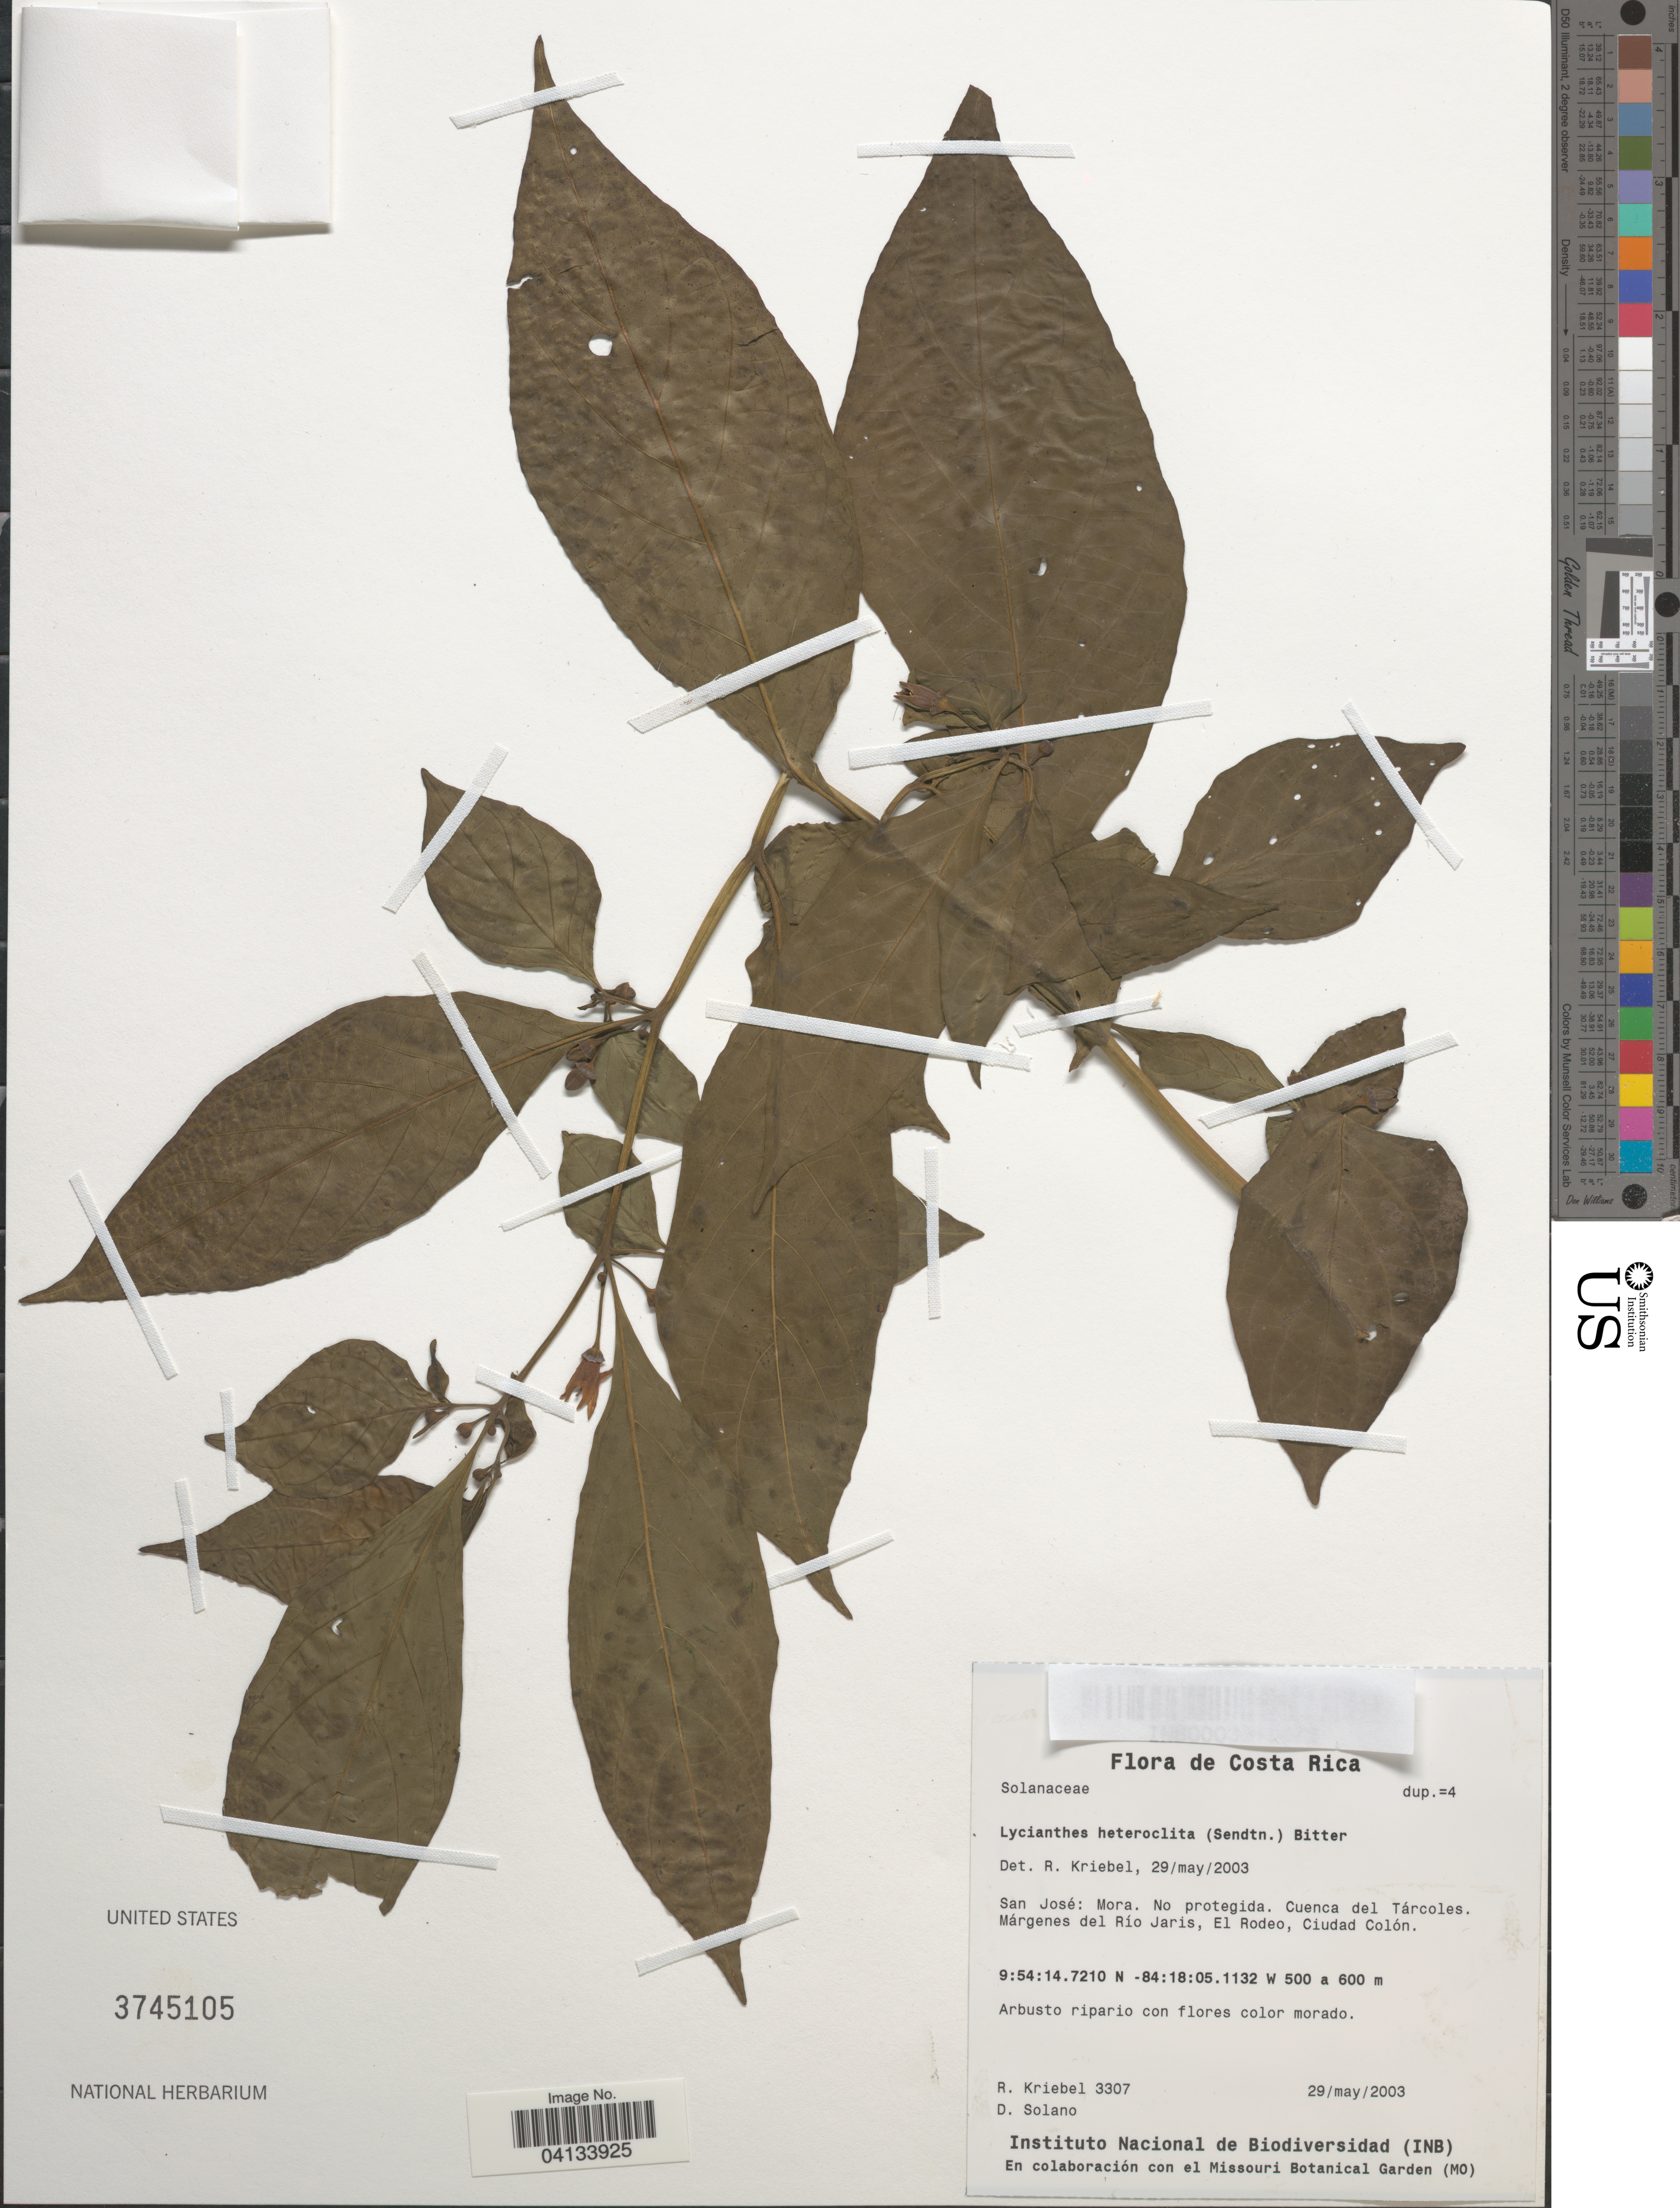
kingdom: Plantae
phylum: Tracheophyta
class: Magnoliopsida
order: Solanales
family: Solanaceae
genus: Lycianthes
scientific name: Lycianthes heteroclita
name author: (Sendtn.) Bitter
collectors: R. Kriebel & D. Solano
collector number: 3307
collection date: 2003-05-29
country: Costa Rica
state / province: San José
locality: Mora. No protegida. Cuenca del Tárcoles. Márgenes del Río Jaris, El Rodeo, Ciudad Colón.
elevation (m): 500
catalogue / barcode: US 3745105